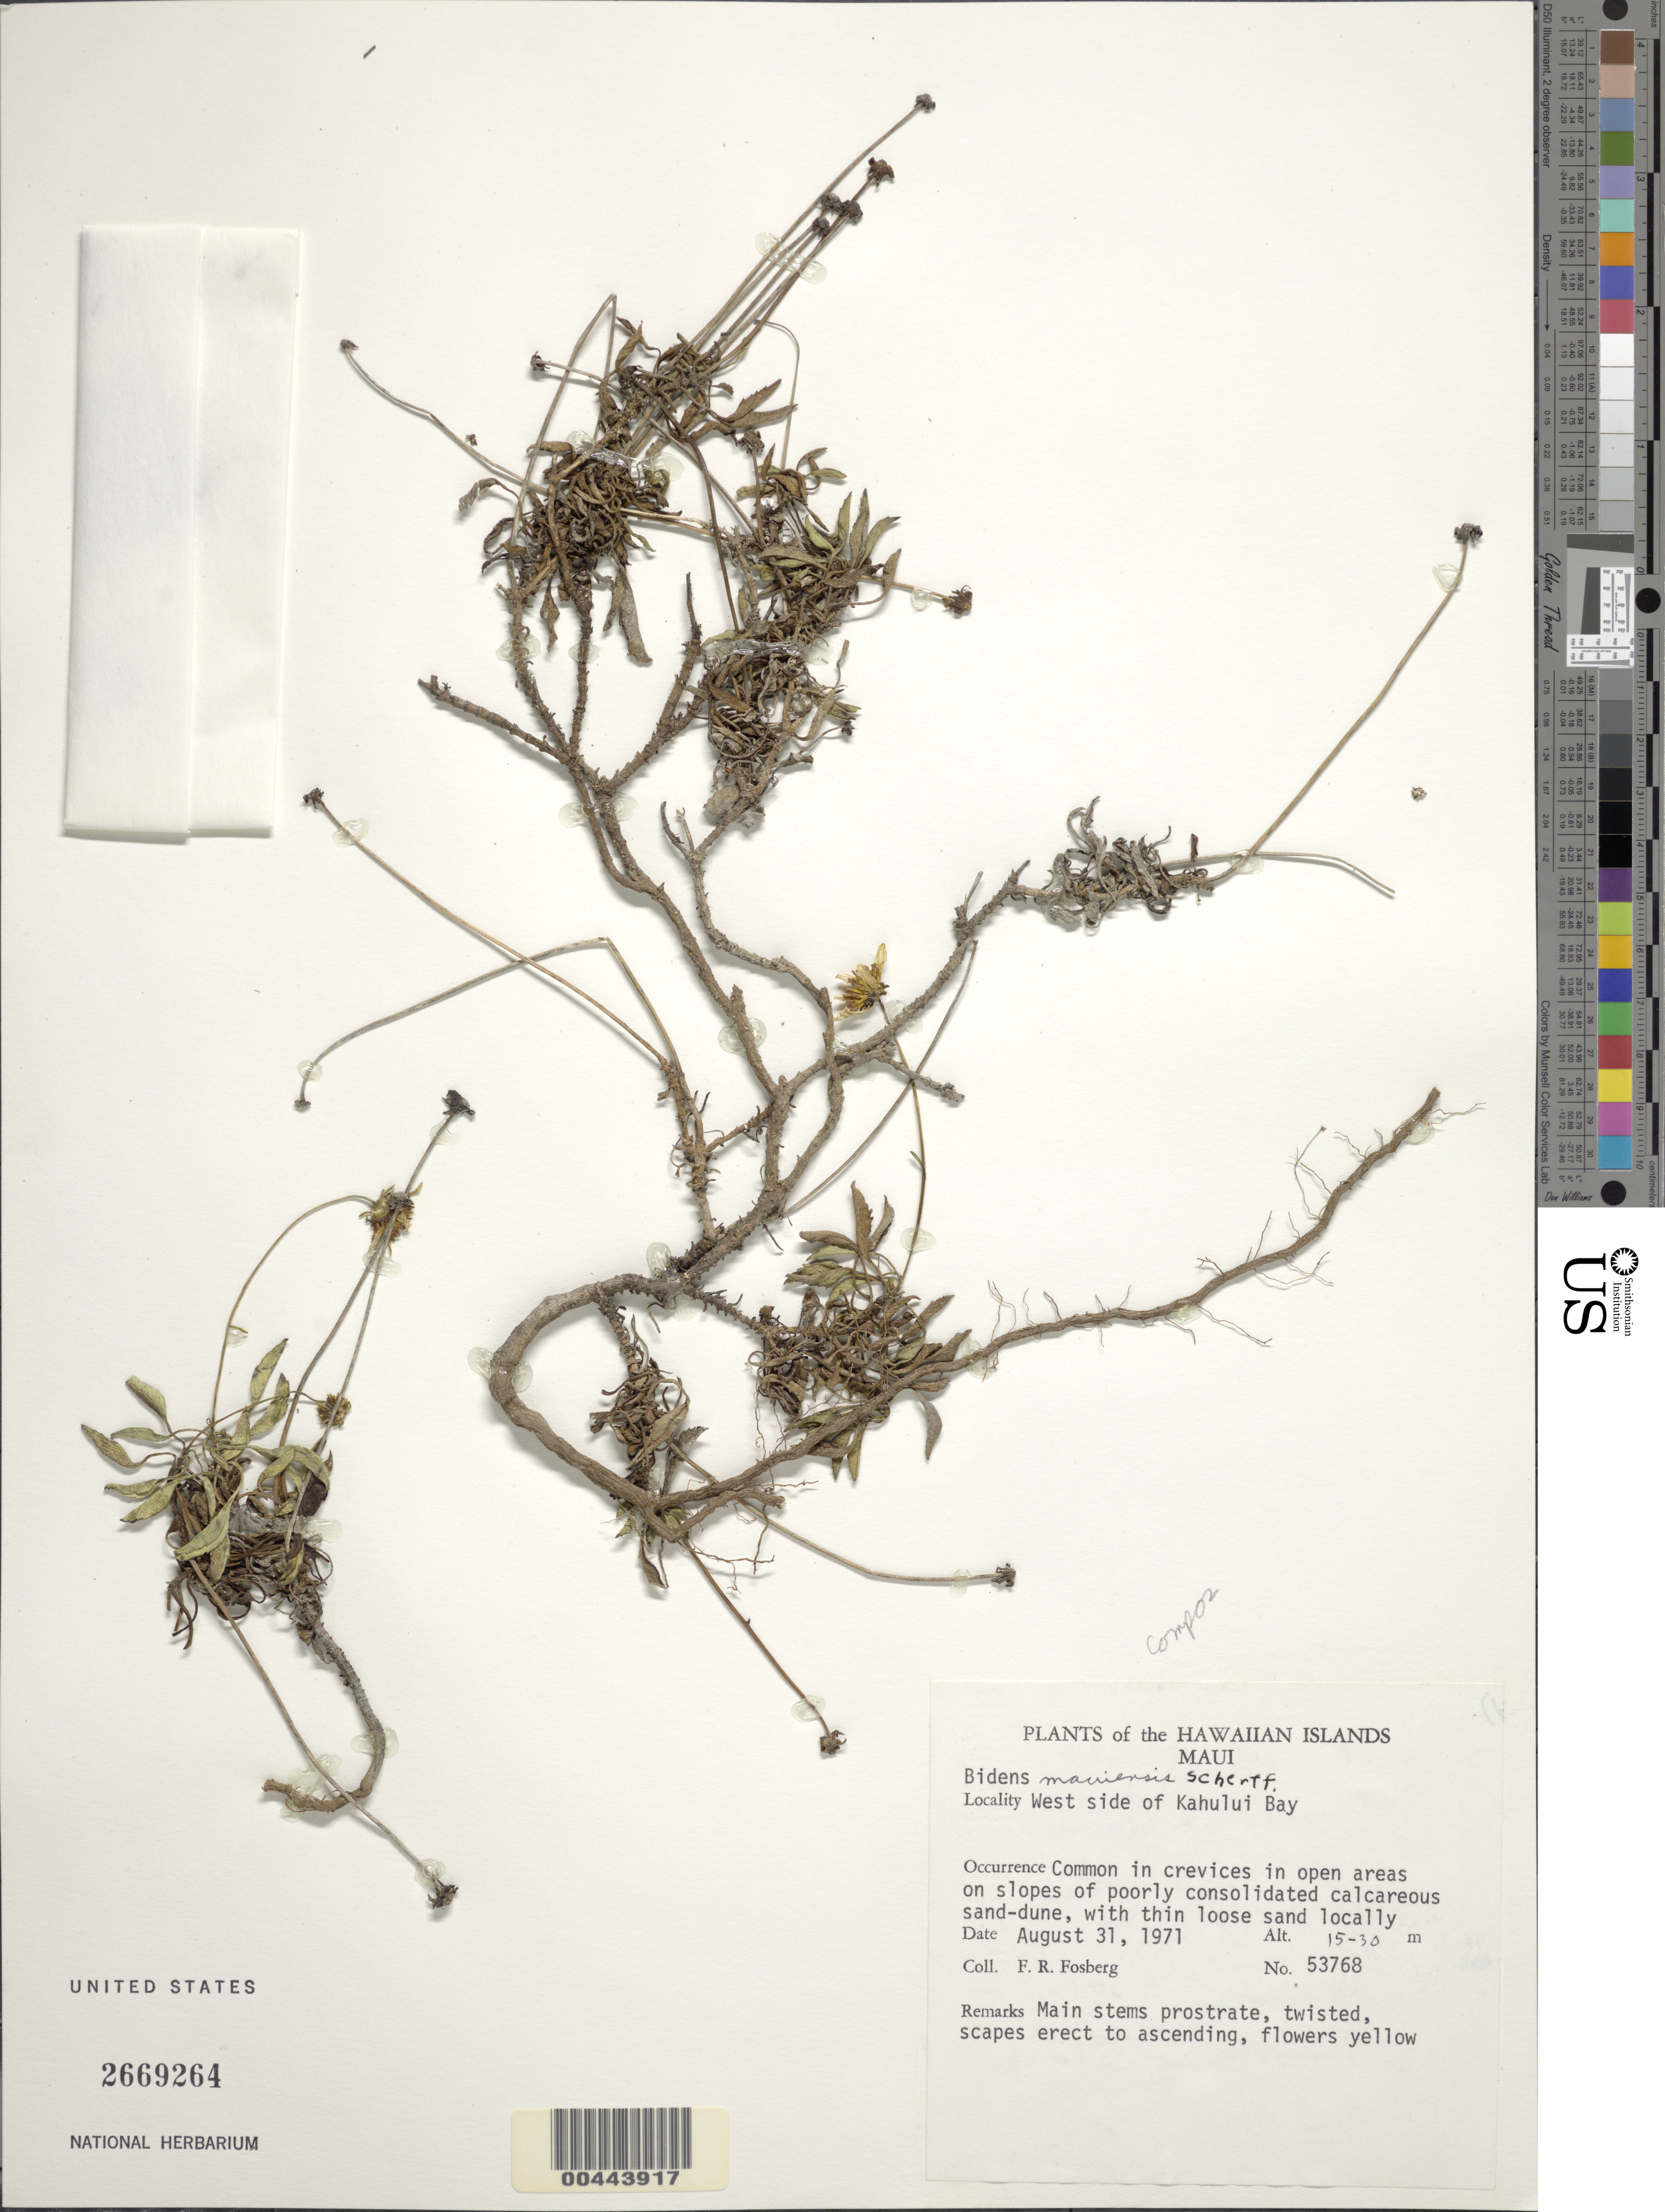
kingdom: Plantae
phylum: Tracheophyta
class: Magnoliopsida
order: Asterales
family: Asteraceae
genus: Bidens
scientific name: Bidens mauiensis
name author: Sherff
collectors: F. R. Fosberg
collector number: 53768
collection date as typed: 31 Aug 1971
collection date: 1971-08-31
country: United States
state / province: Hawaii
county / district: Maui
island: Maui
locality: West side of Kahului Bay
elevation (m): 15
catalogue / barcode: US 2669264